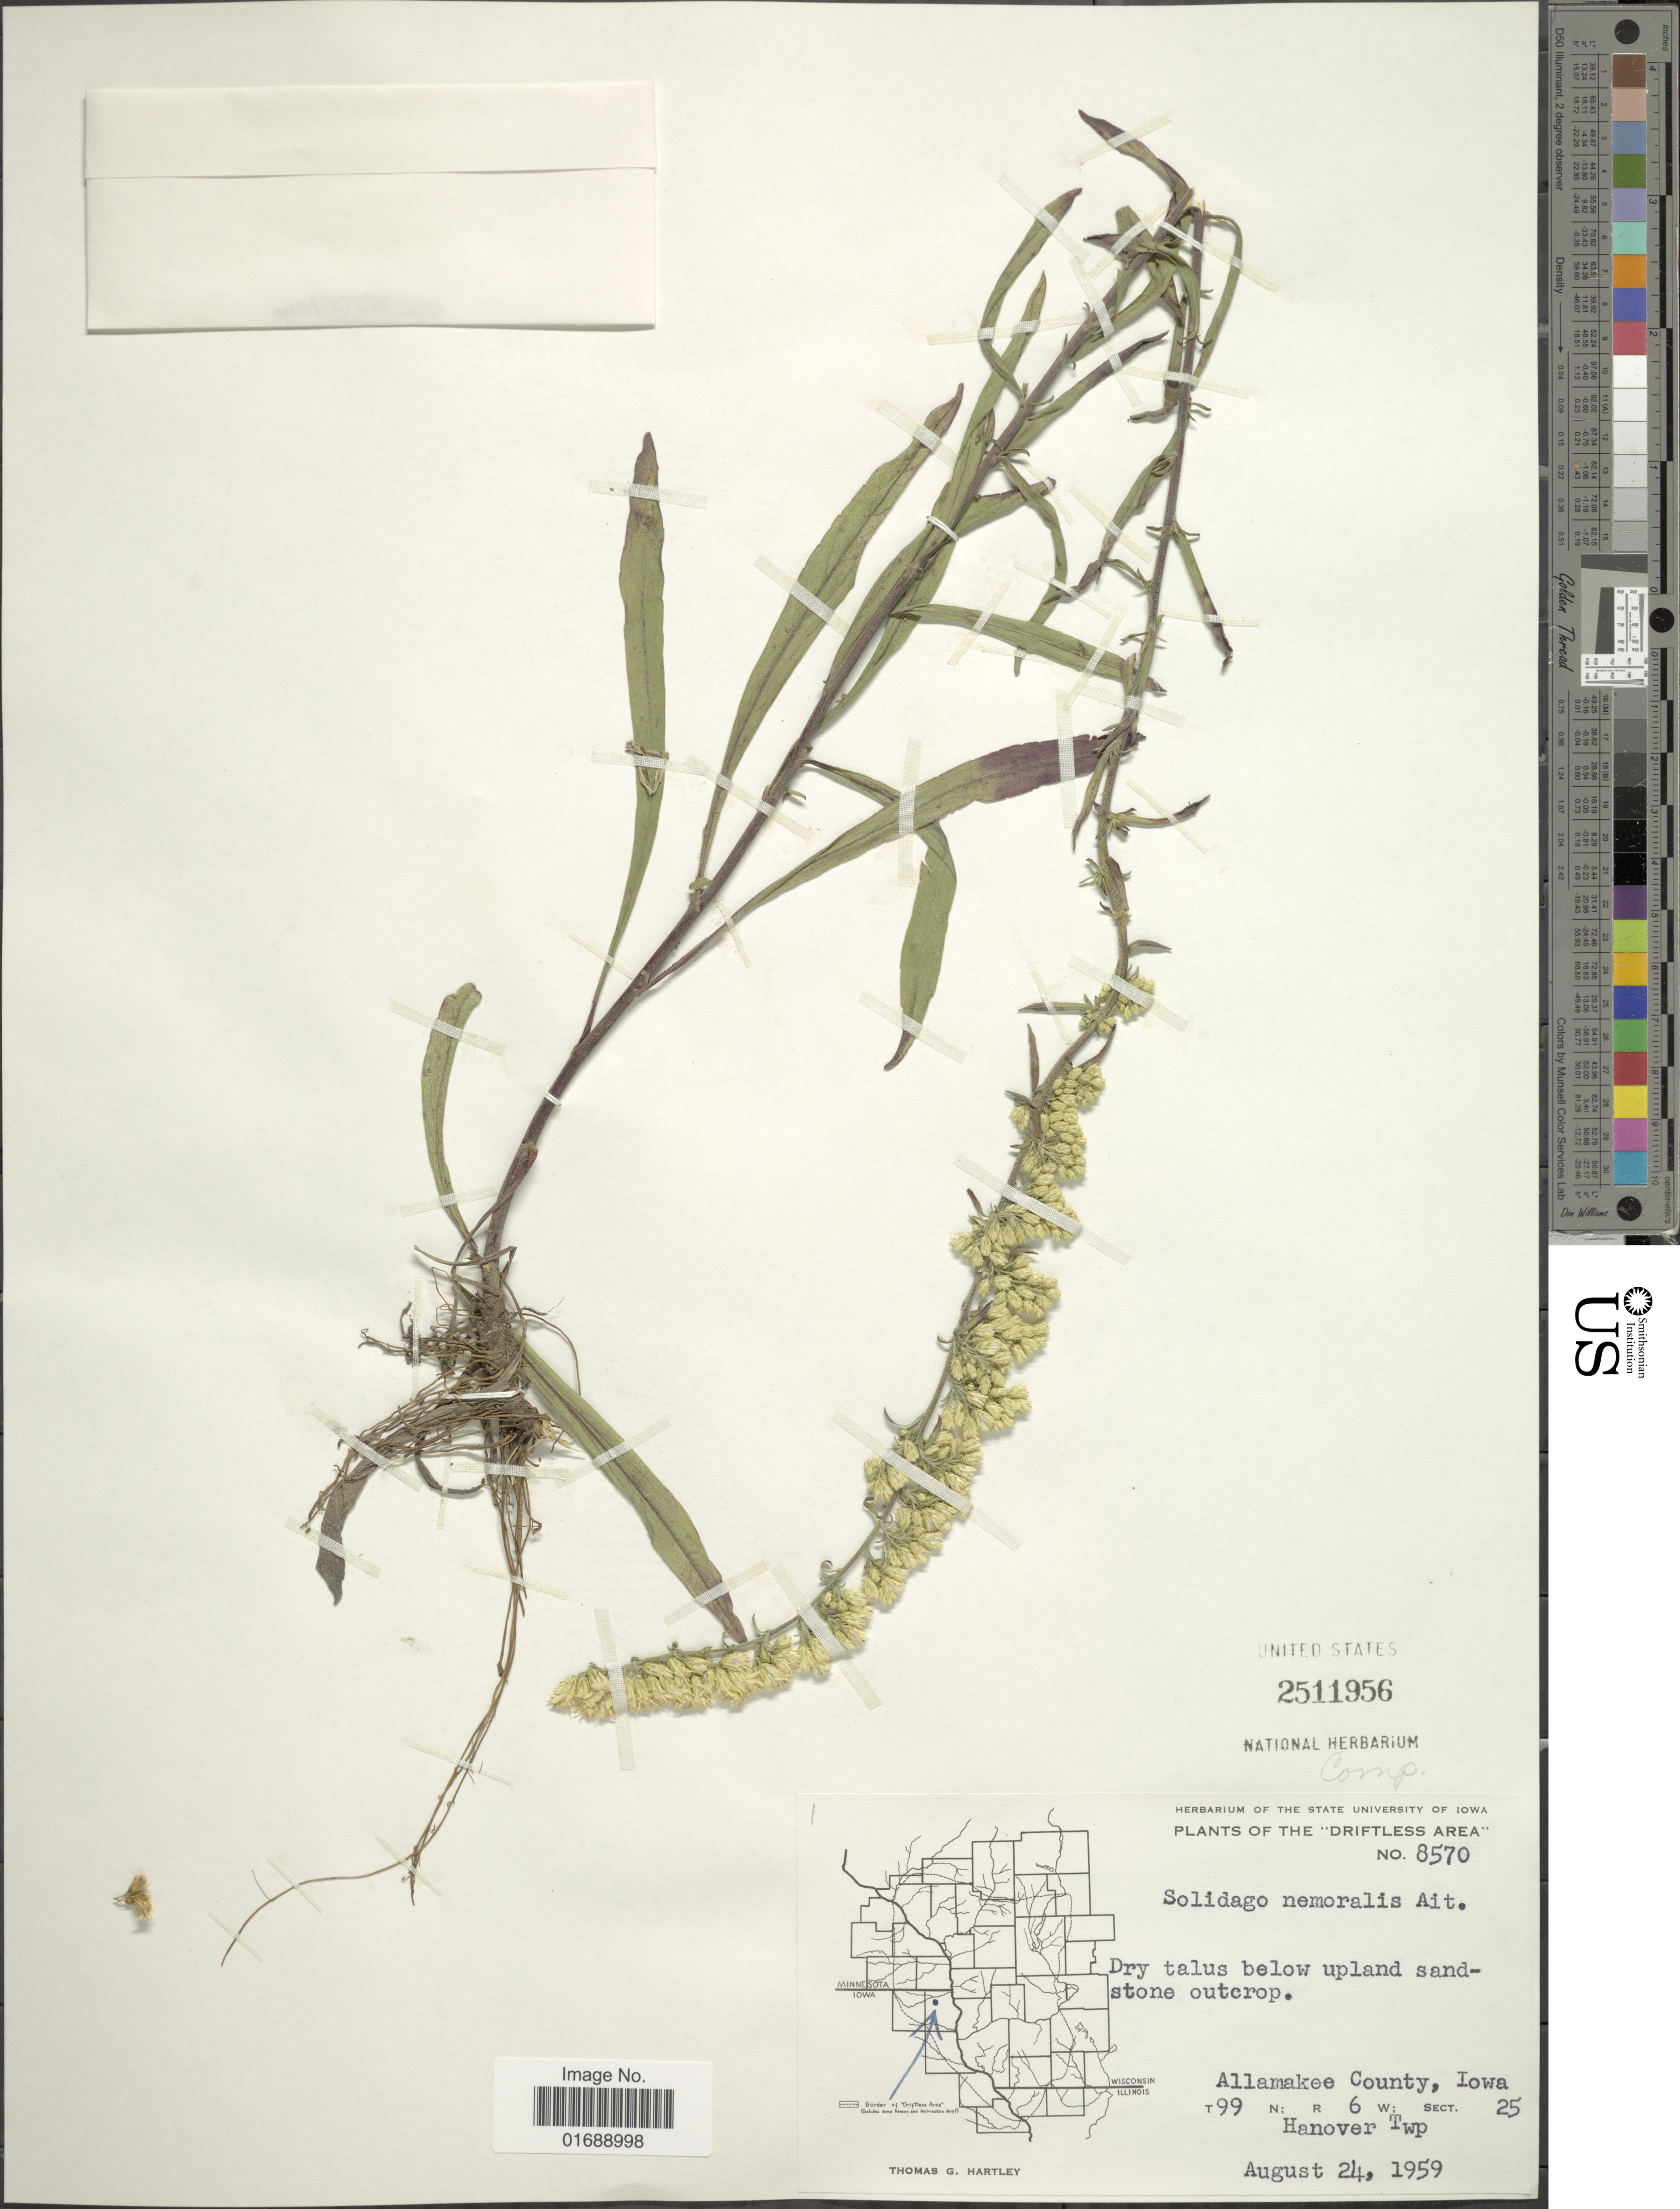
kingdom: Plantae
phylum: Tracheophyta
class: Magnoliopsida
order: Asterales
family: Asteraceae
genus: Solidago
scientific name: Solidago nemoralis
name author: Aiton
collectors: T. G. Hartley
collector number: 8570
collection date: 1959-08-24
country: United States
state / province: Iowa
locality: Driftless Area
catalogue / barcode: US 2511956